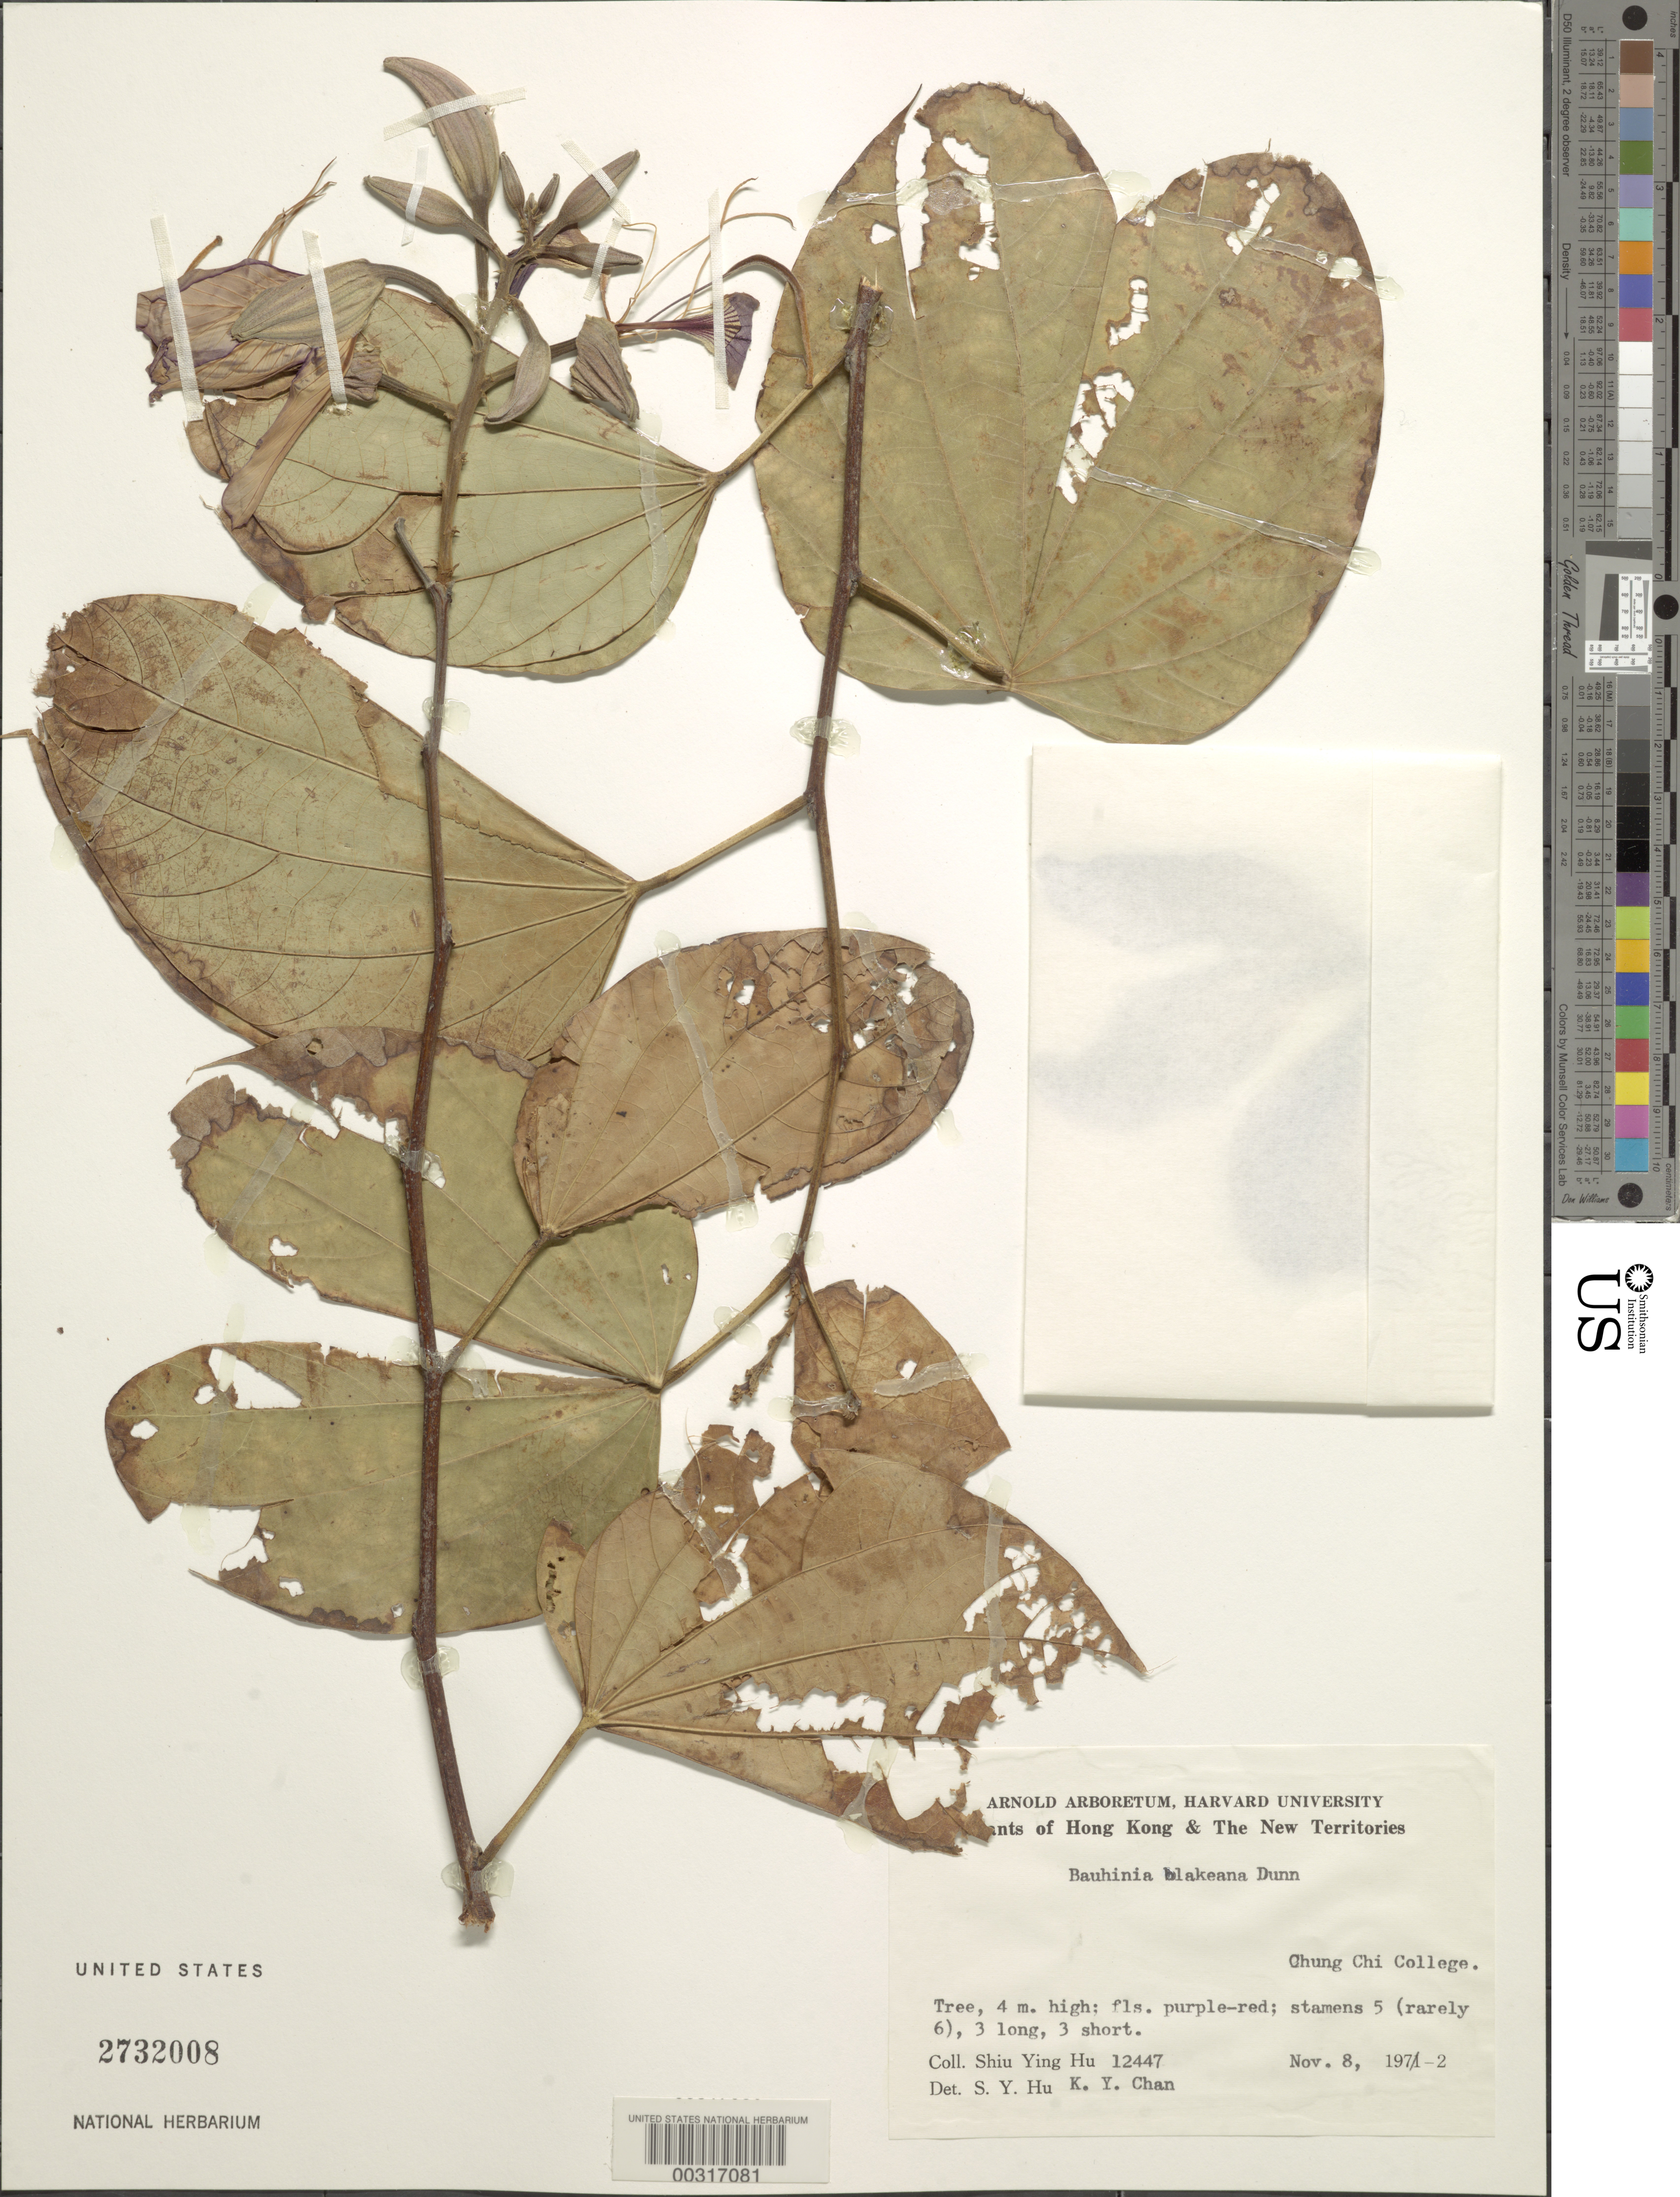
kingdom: Plantae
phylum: Tracheophyta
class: Magnoliopsida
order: Fabales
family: Fabaceae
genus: Bauhinia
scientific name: Bauhinia x blakeana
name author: Dunn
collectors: S. Y. Hu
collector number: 12447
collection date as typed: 08 Nov 1972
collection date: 1972-11-08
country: China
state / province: Hong Kong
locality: Chung chi college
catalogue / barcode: US 2732008